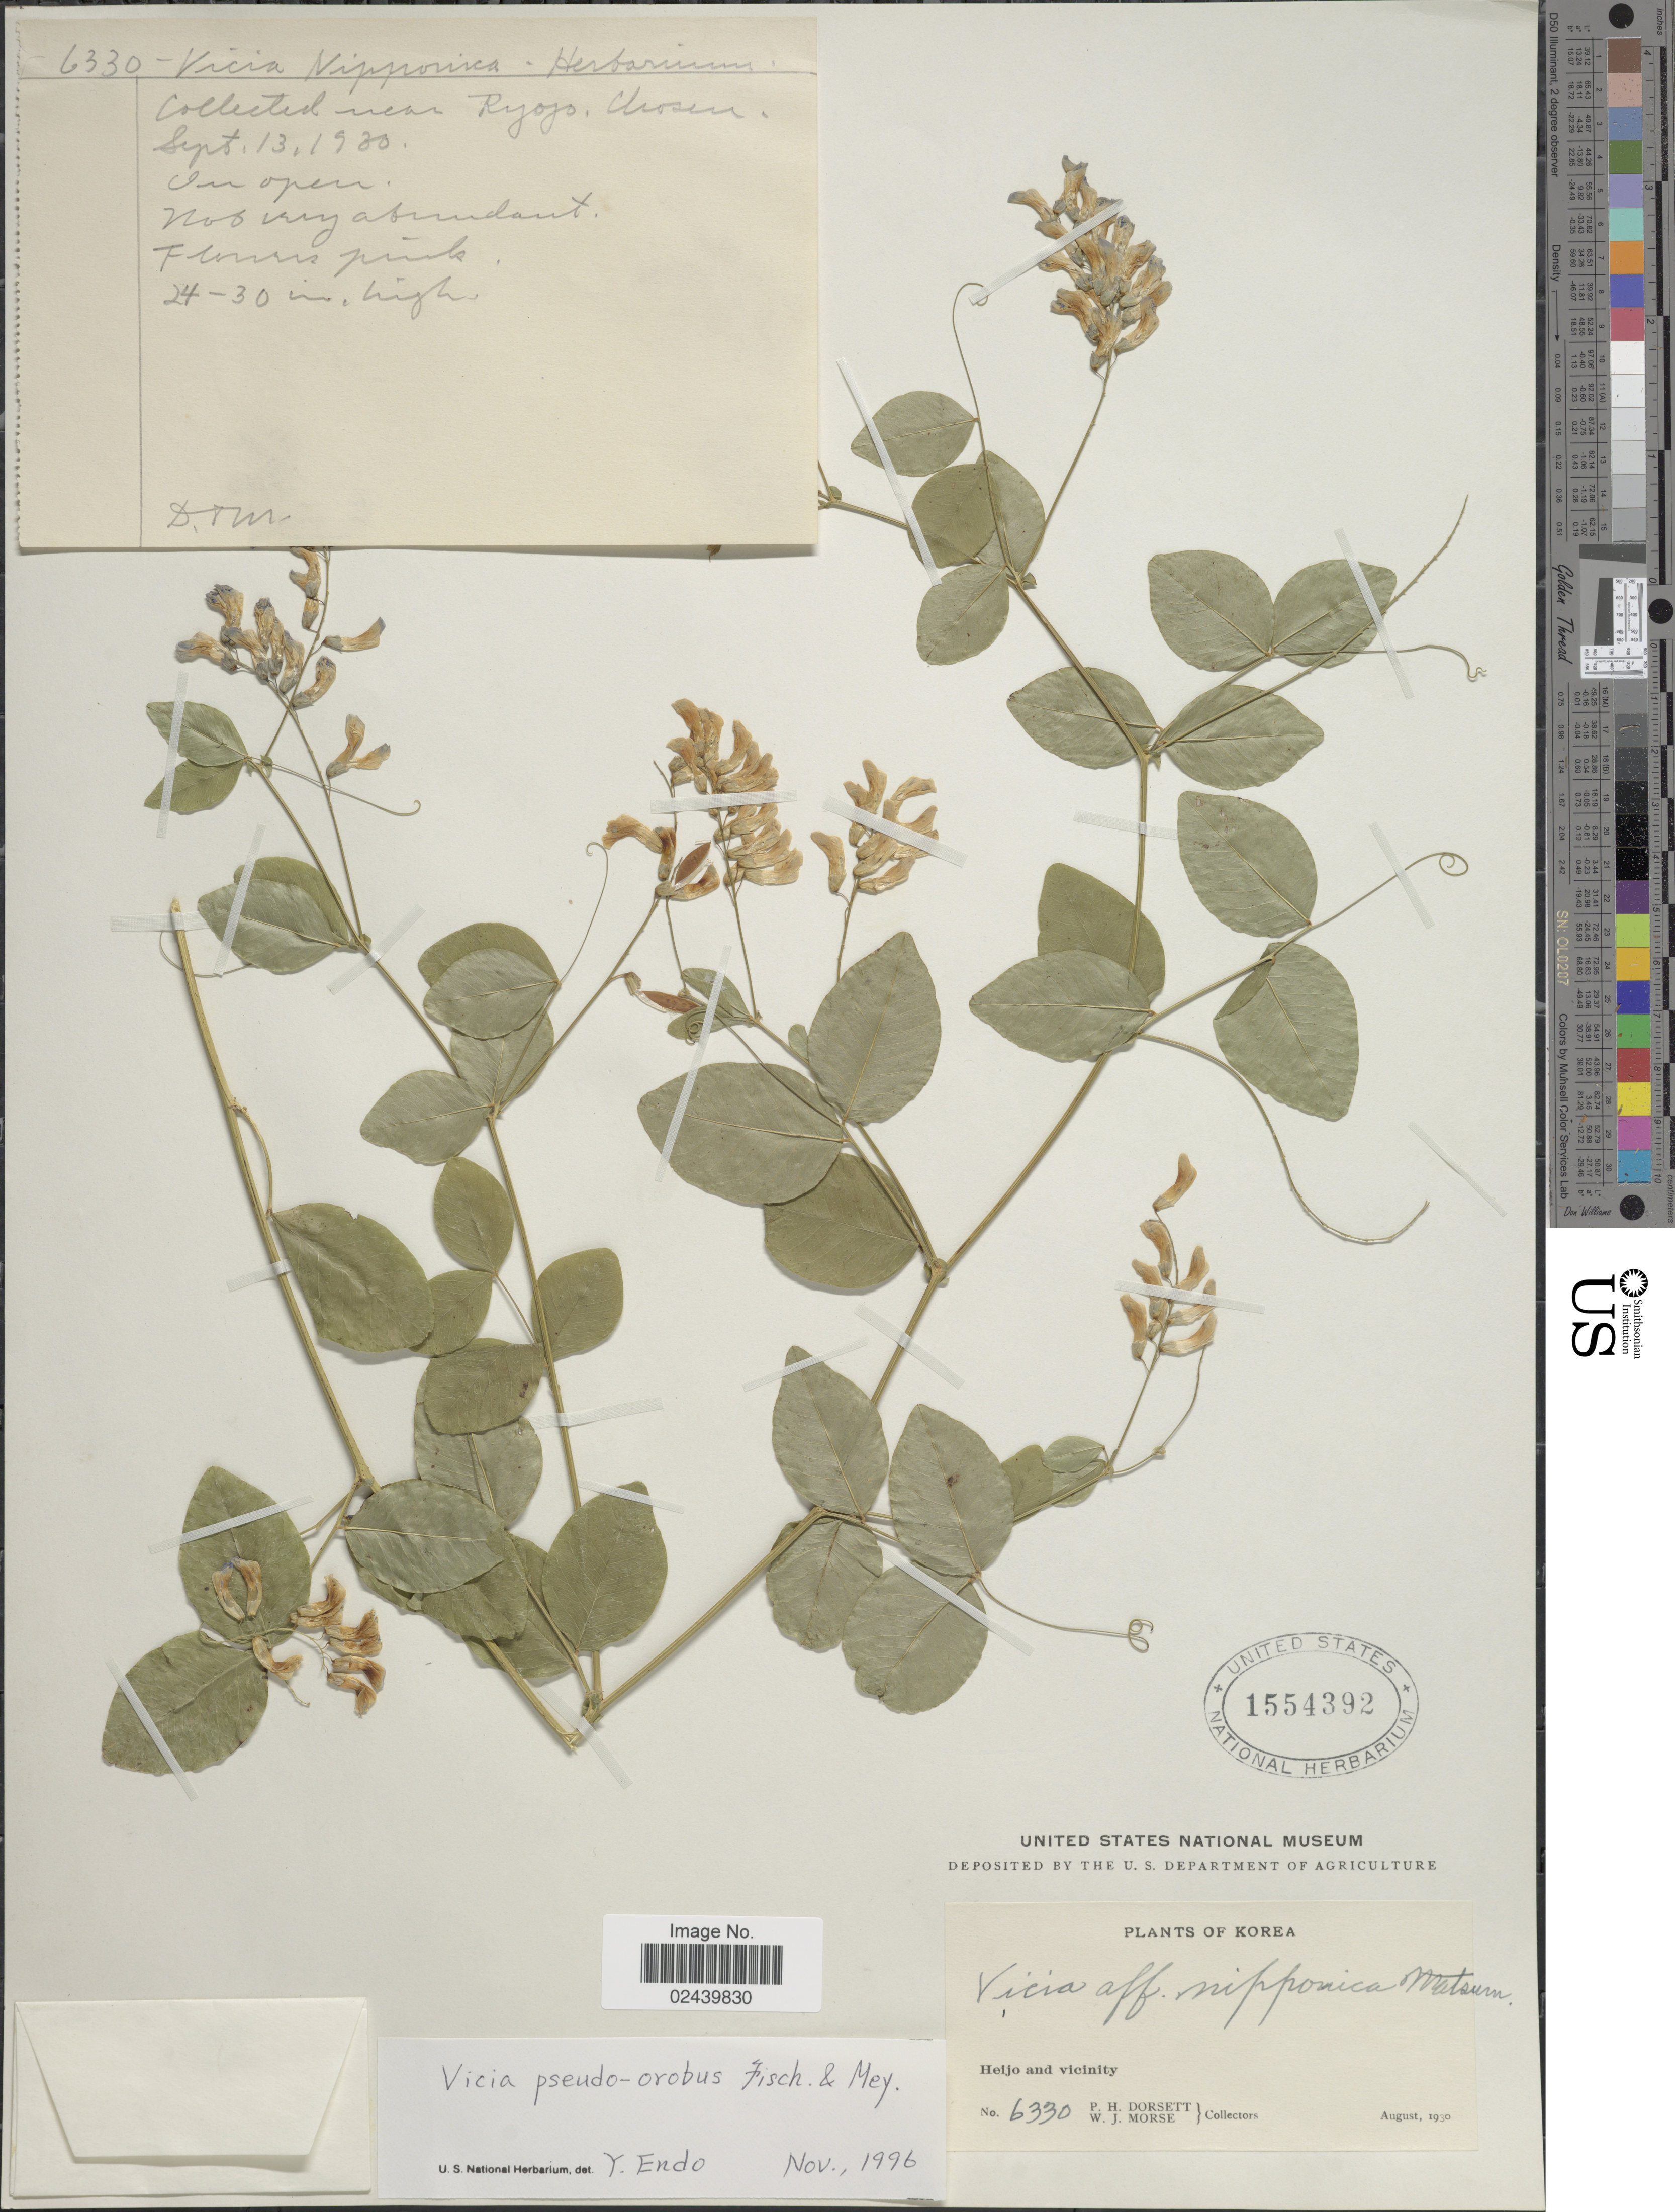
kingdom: Plantae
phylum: Tracheophyta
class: Magnoliopsida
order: Fabales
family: Fabaceae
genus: Vicia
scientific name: Vicia pseudo-orobus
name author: Fisch. & C.A. Mey.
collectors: P. H. Dorsett & W. J. Morse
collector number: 6330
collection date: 1930-08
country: North Korea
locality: Heijo and vicinity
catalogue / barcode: US 1554392